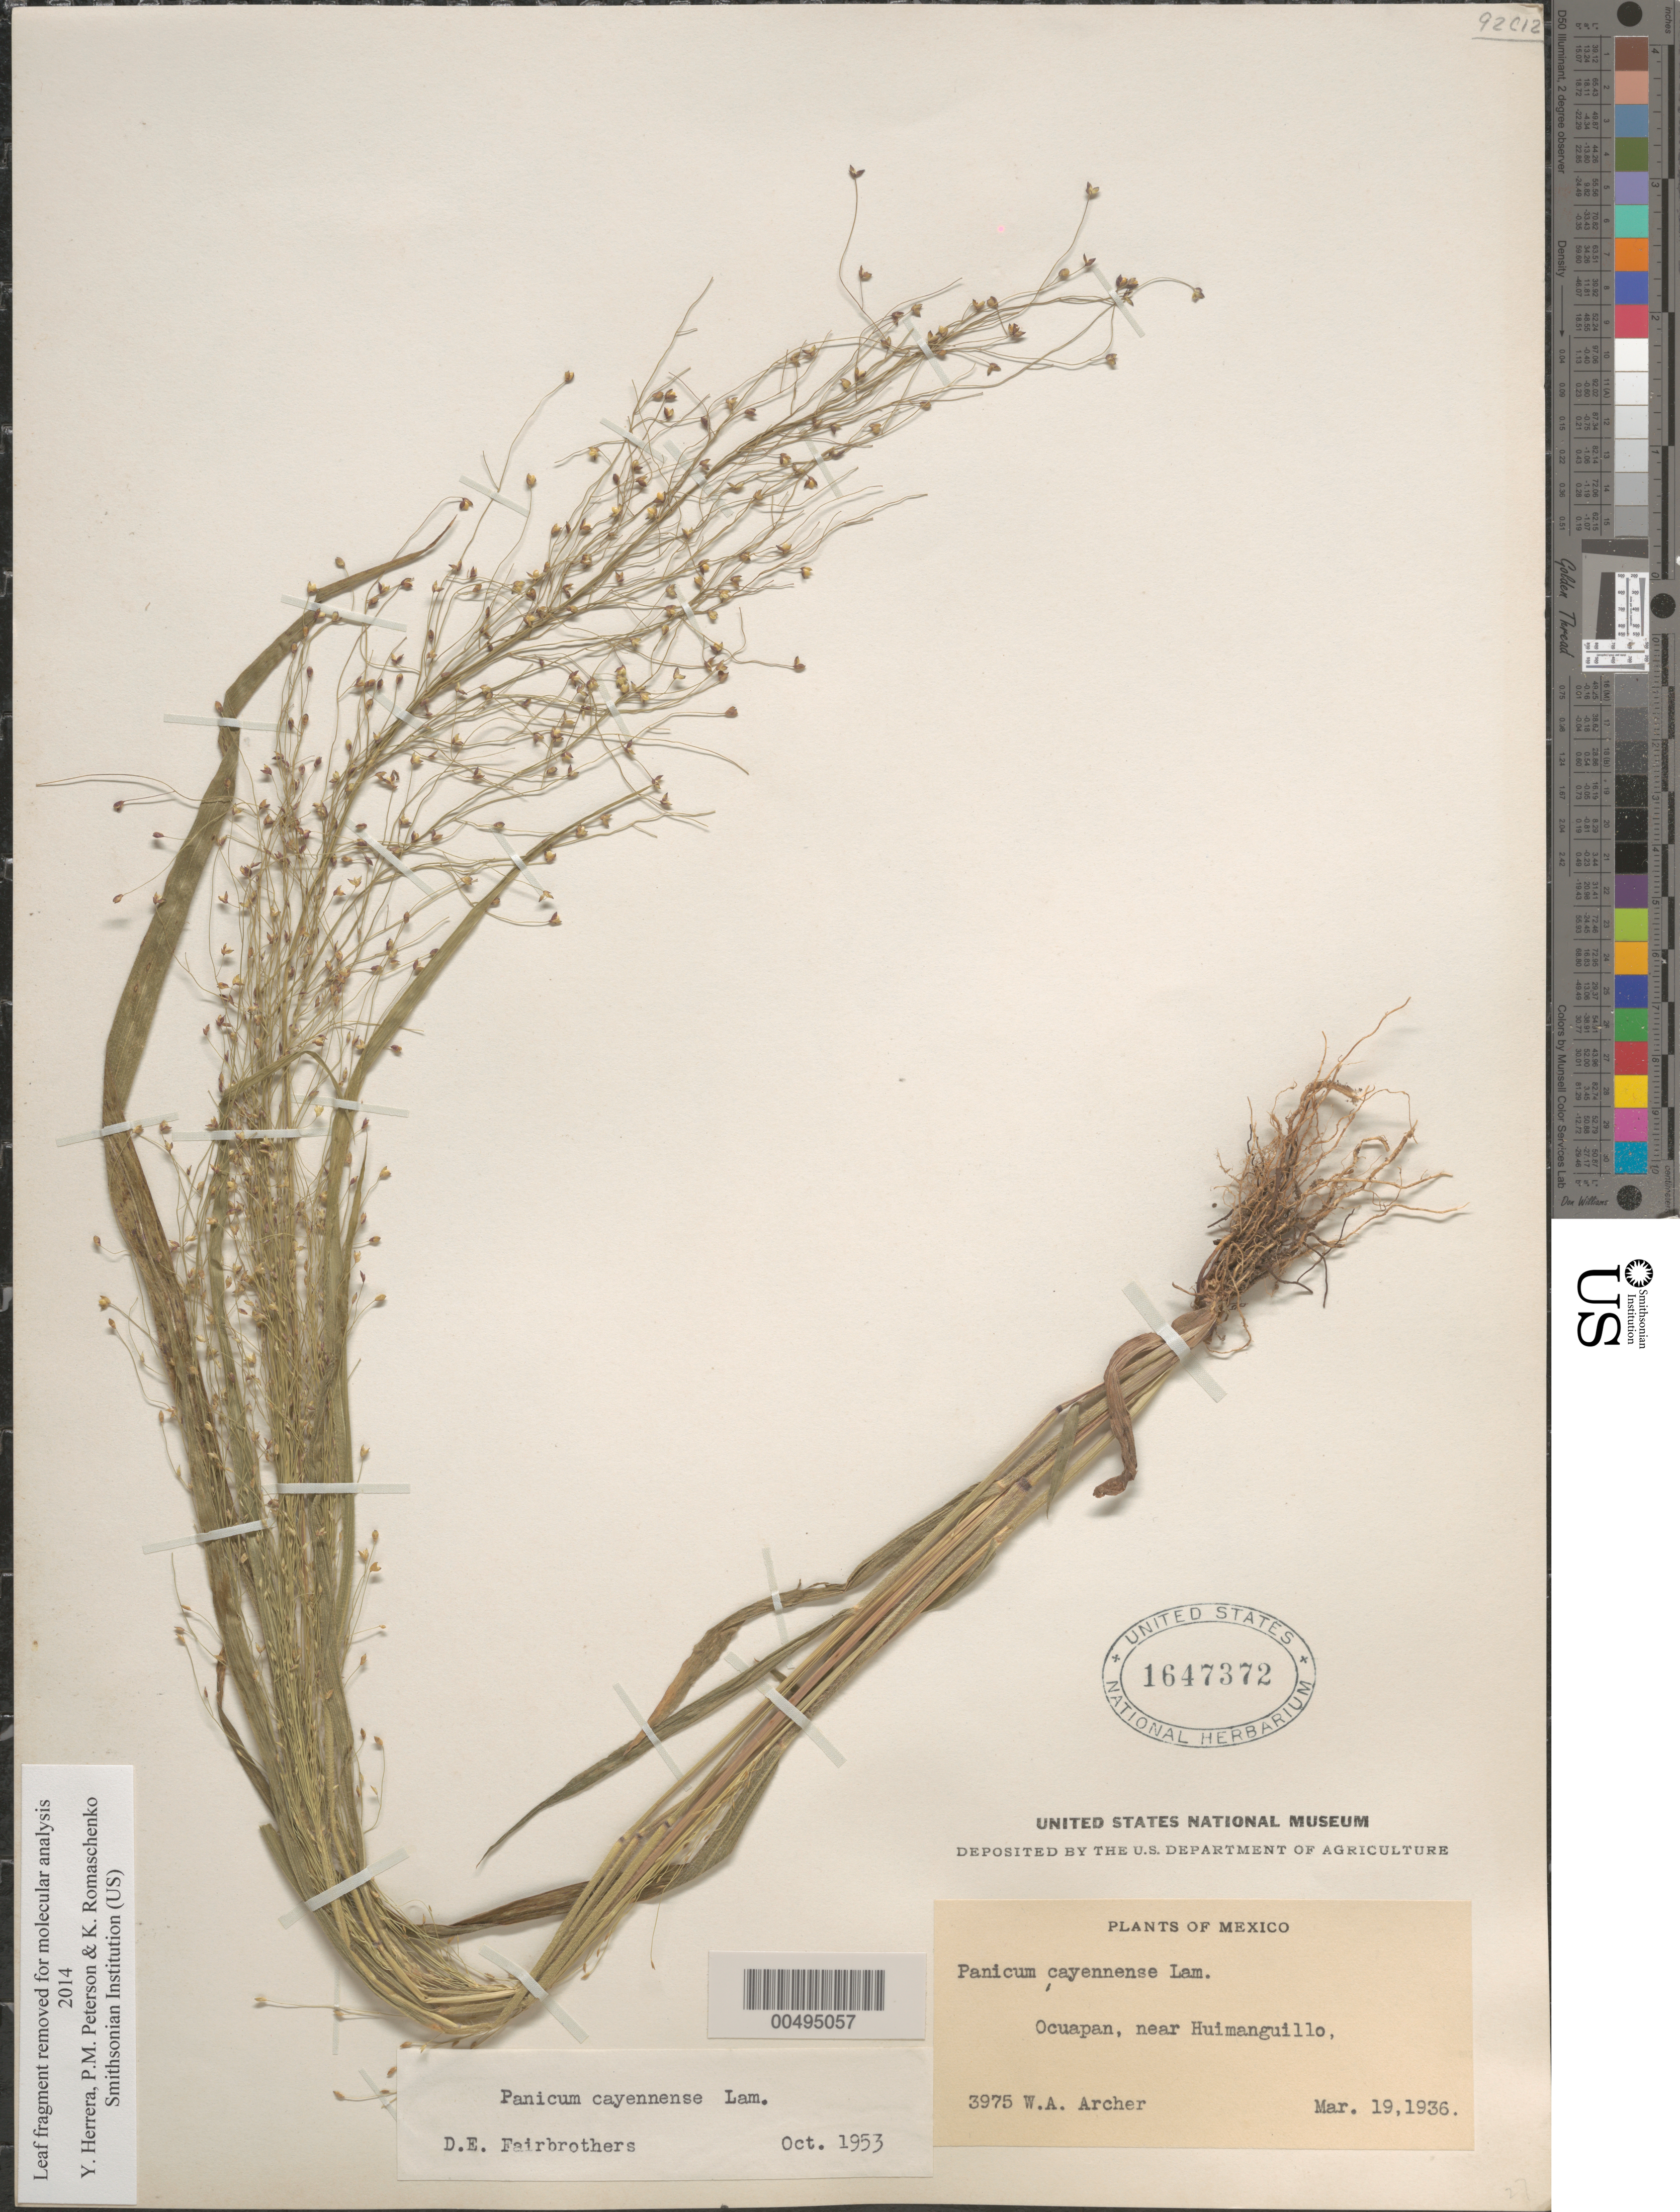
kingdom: Plantae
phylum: Tracheophyta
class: Liliopsida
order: Poales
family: Poaceae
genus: Panicum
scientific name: Panicum cayennense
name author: Lam.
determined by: Fairbrothers, D. E.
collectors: W. A. Archer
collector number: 3975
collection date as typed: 19 Mar 1936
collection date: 1936-03-19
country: Mexico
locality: Ocuapan, near Huimanguillo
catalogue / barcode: US 1647372